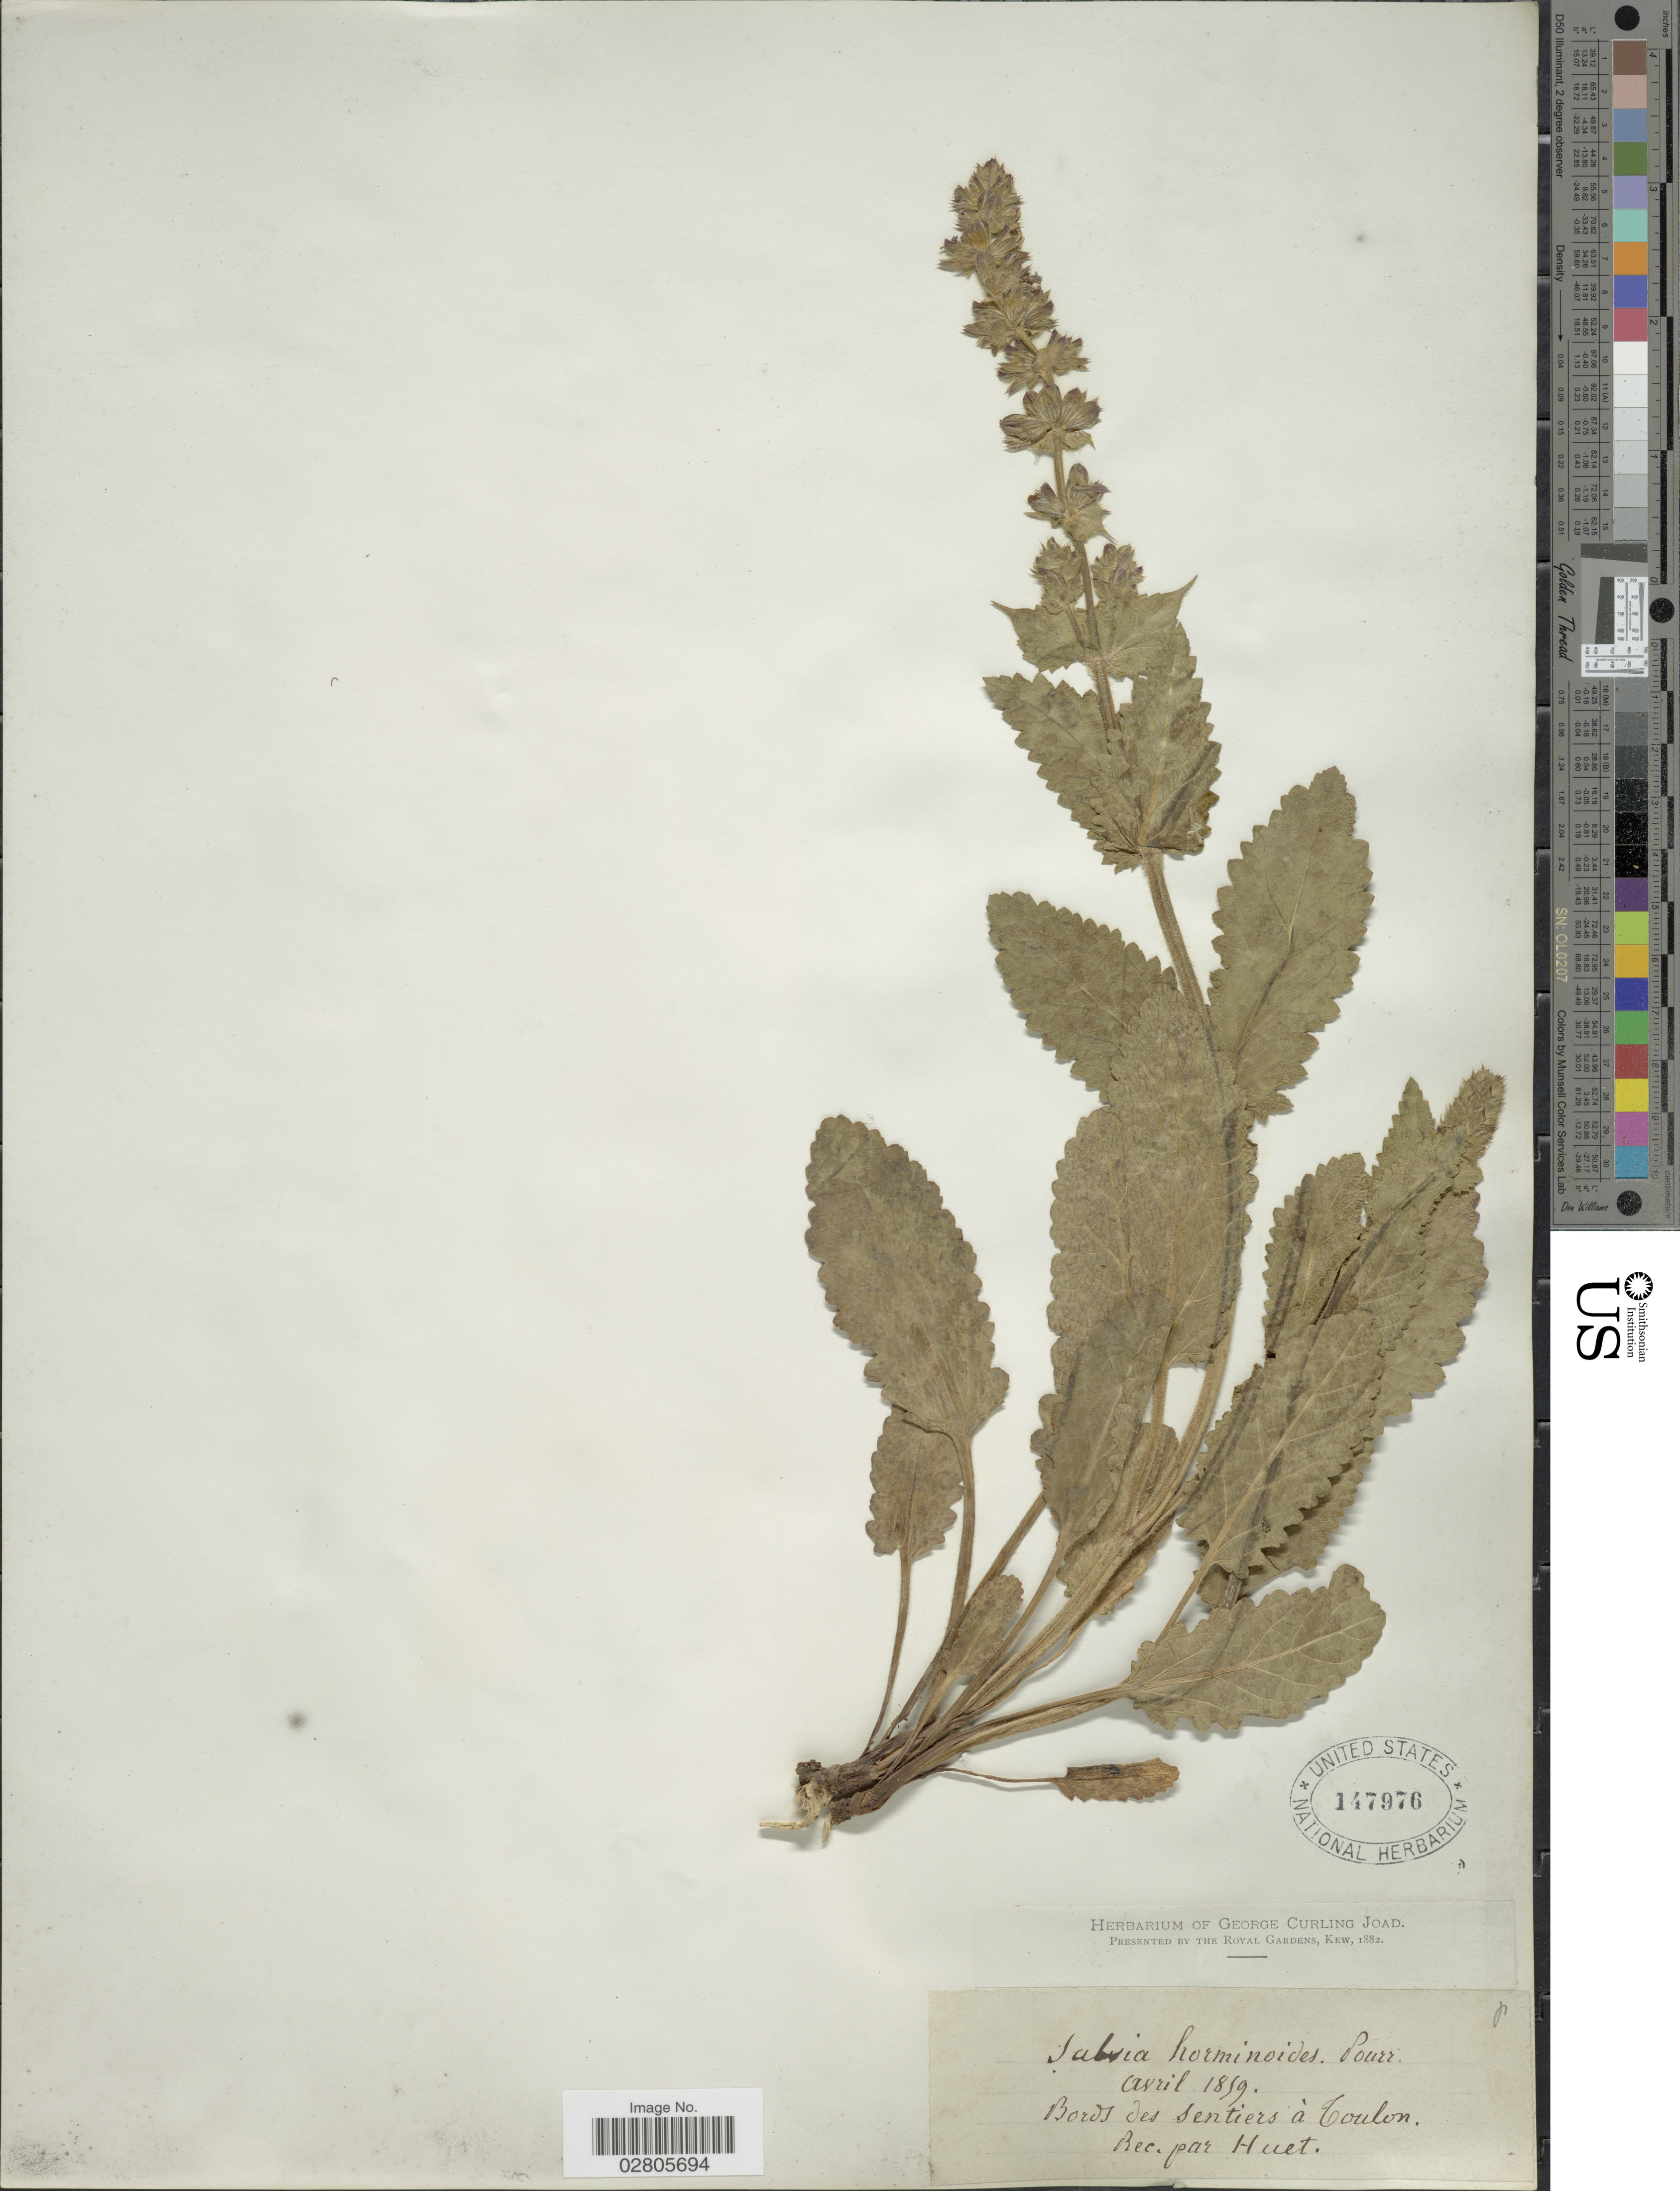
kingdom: Plantae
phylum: Tracheophyta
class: Magnoliopsida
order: Lamiales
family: Lamiaceae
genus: Salvia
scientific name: Salvia horminioides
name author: Pourr.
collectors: -. Huet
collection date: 1859-04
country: France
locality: Bords des sentiers à Toulon.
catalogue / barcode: US 147976